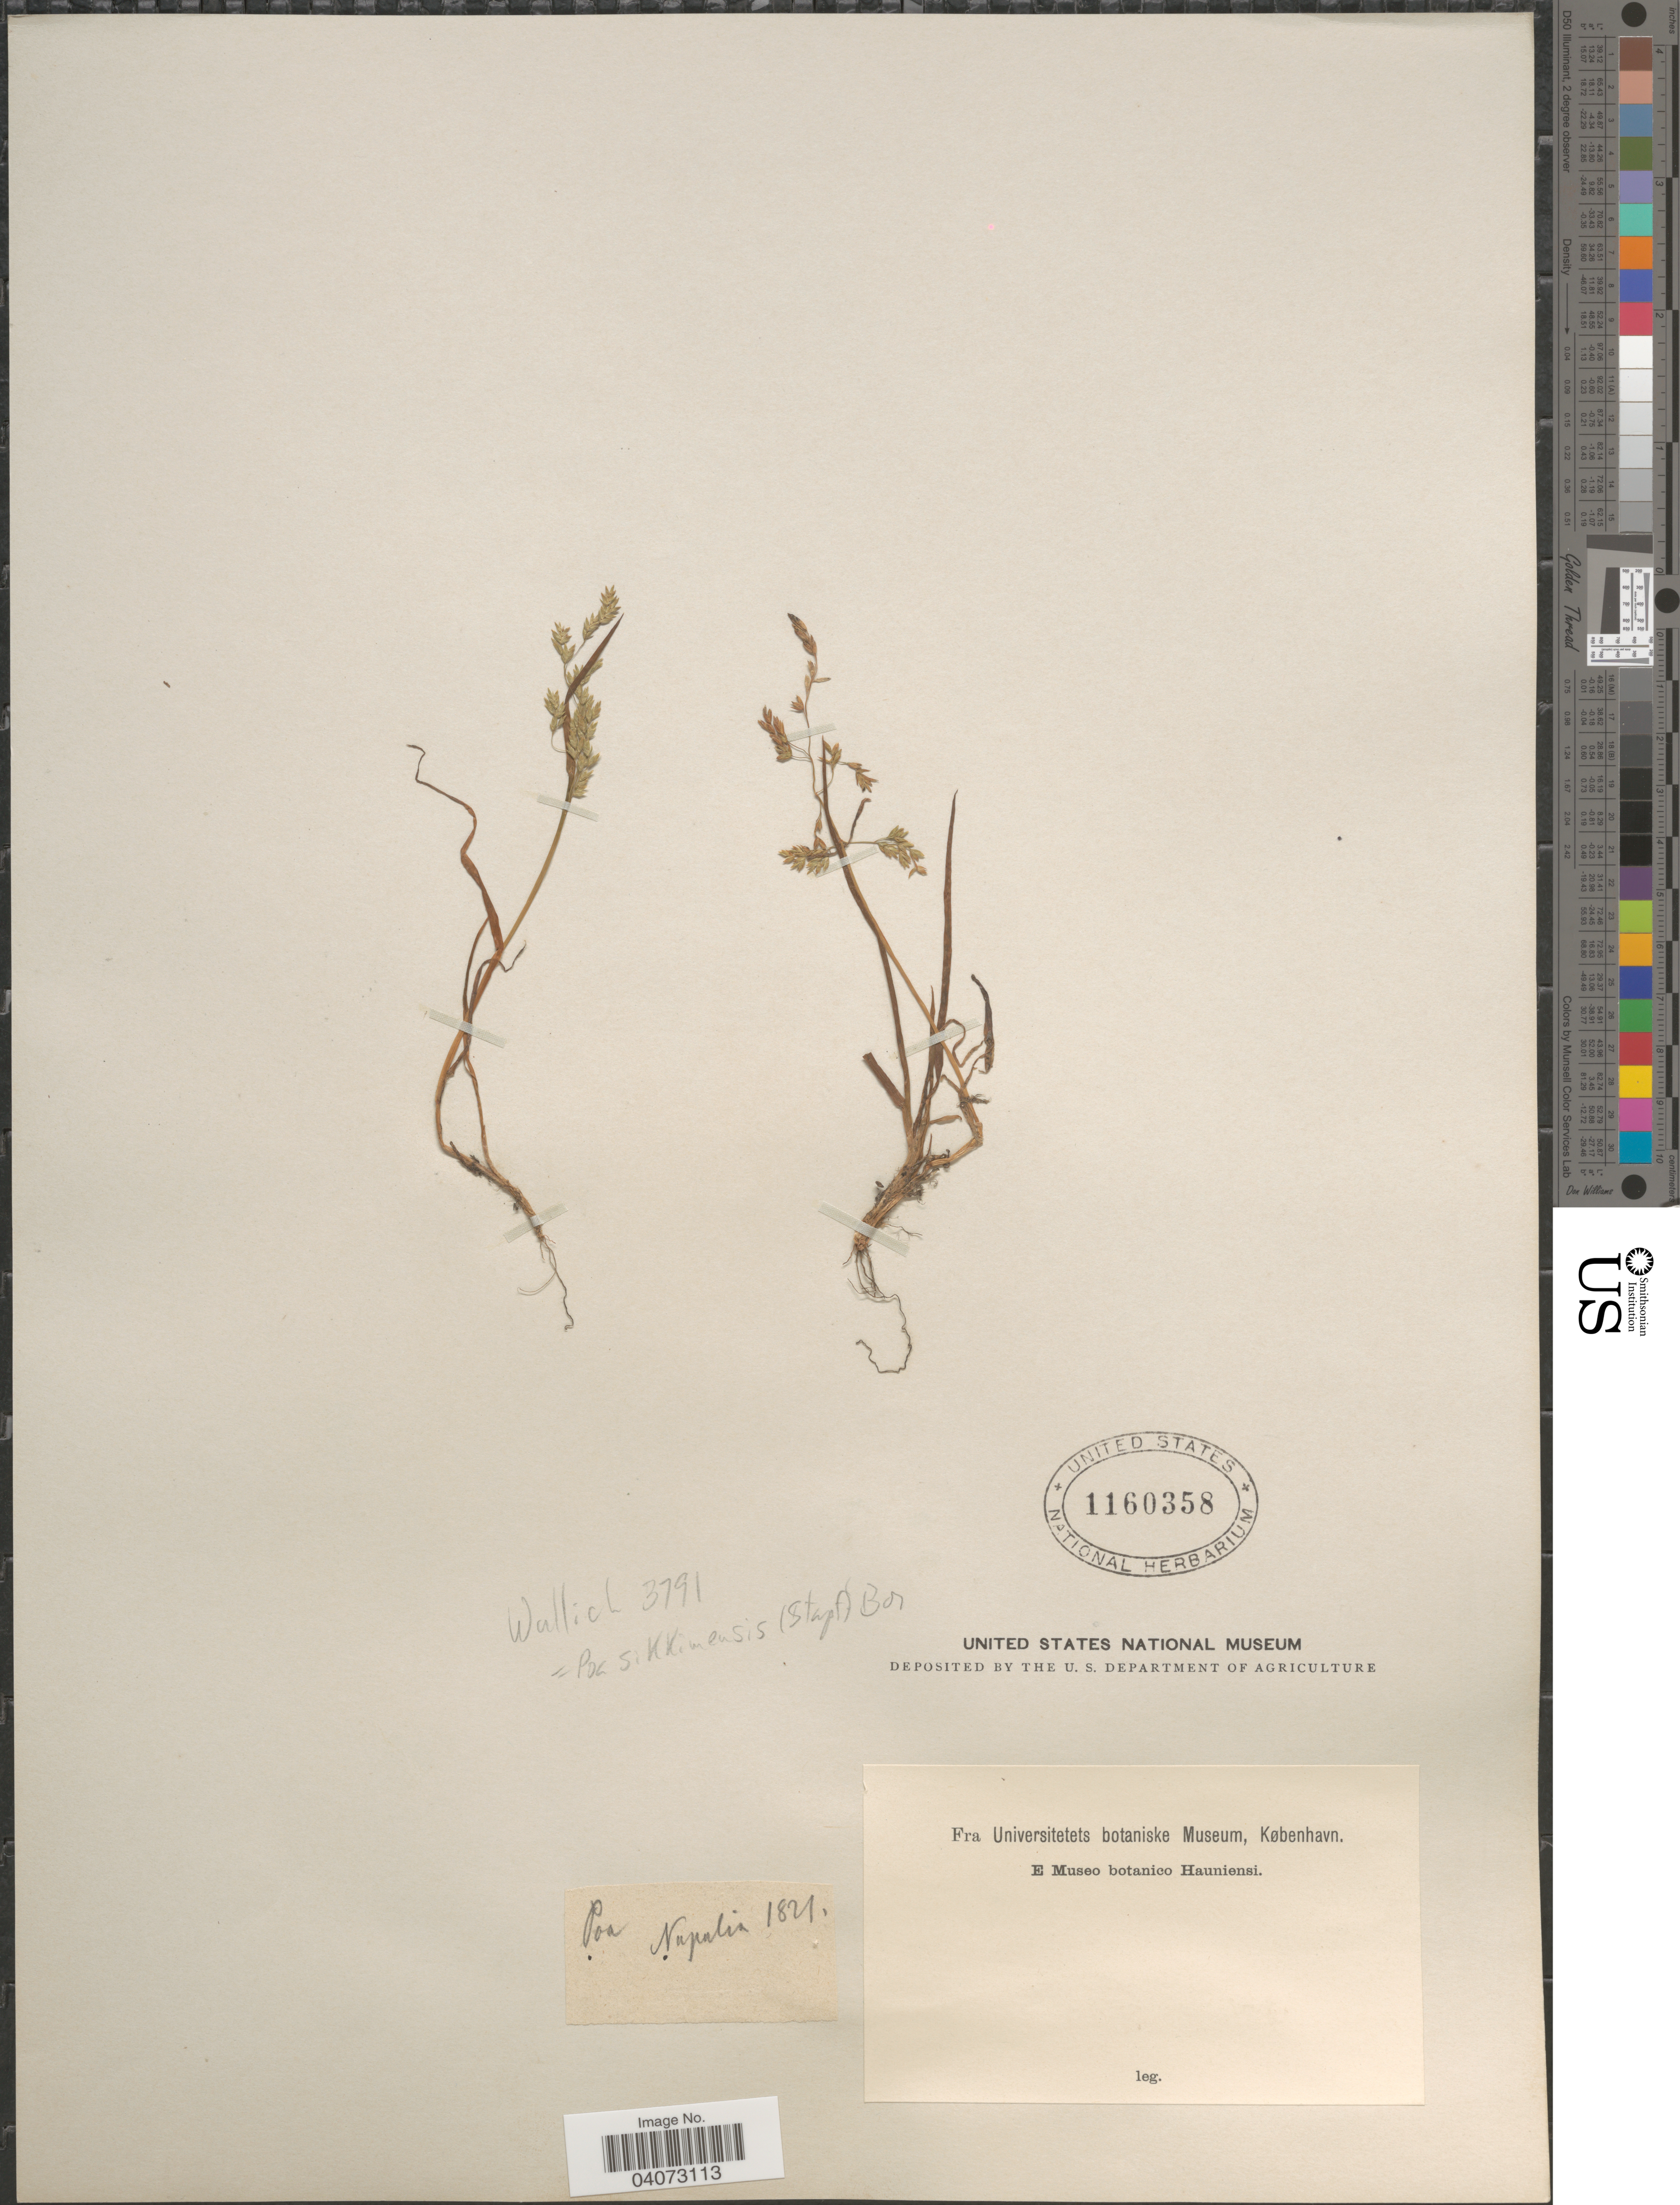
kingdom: Plantae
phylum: Tracheophyta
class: Liliopsida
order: Poales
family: Poaceae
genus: Poa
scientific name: Poa annua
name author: L.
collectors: -- Wallich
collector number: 3791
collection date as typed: Transcribed d/m/y: 2/6/91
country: Nepal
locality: Nepalia.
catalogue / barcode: US 1160358